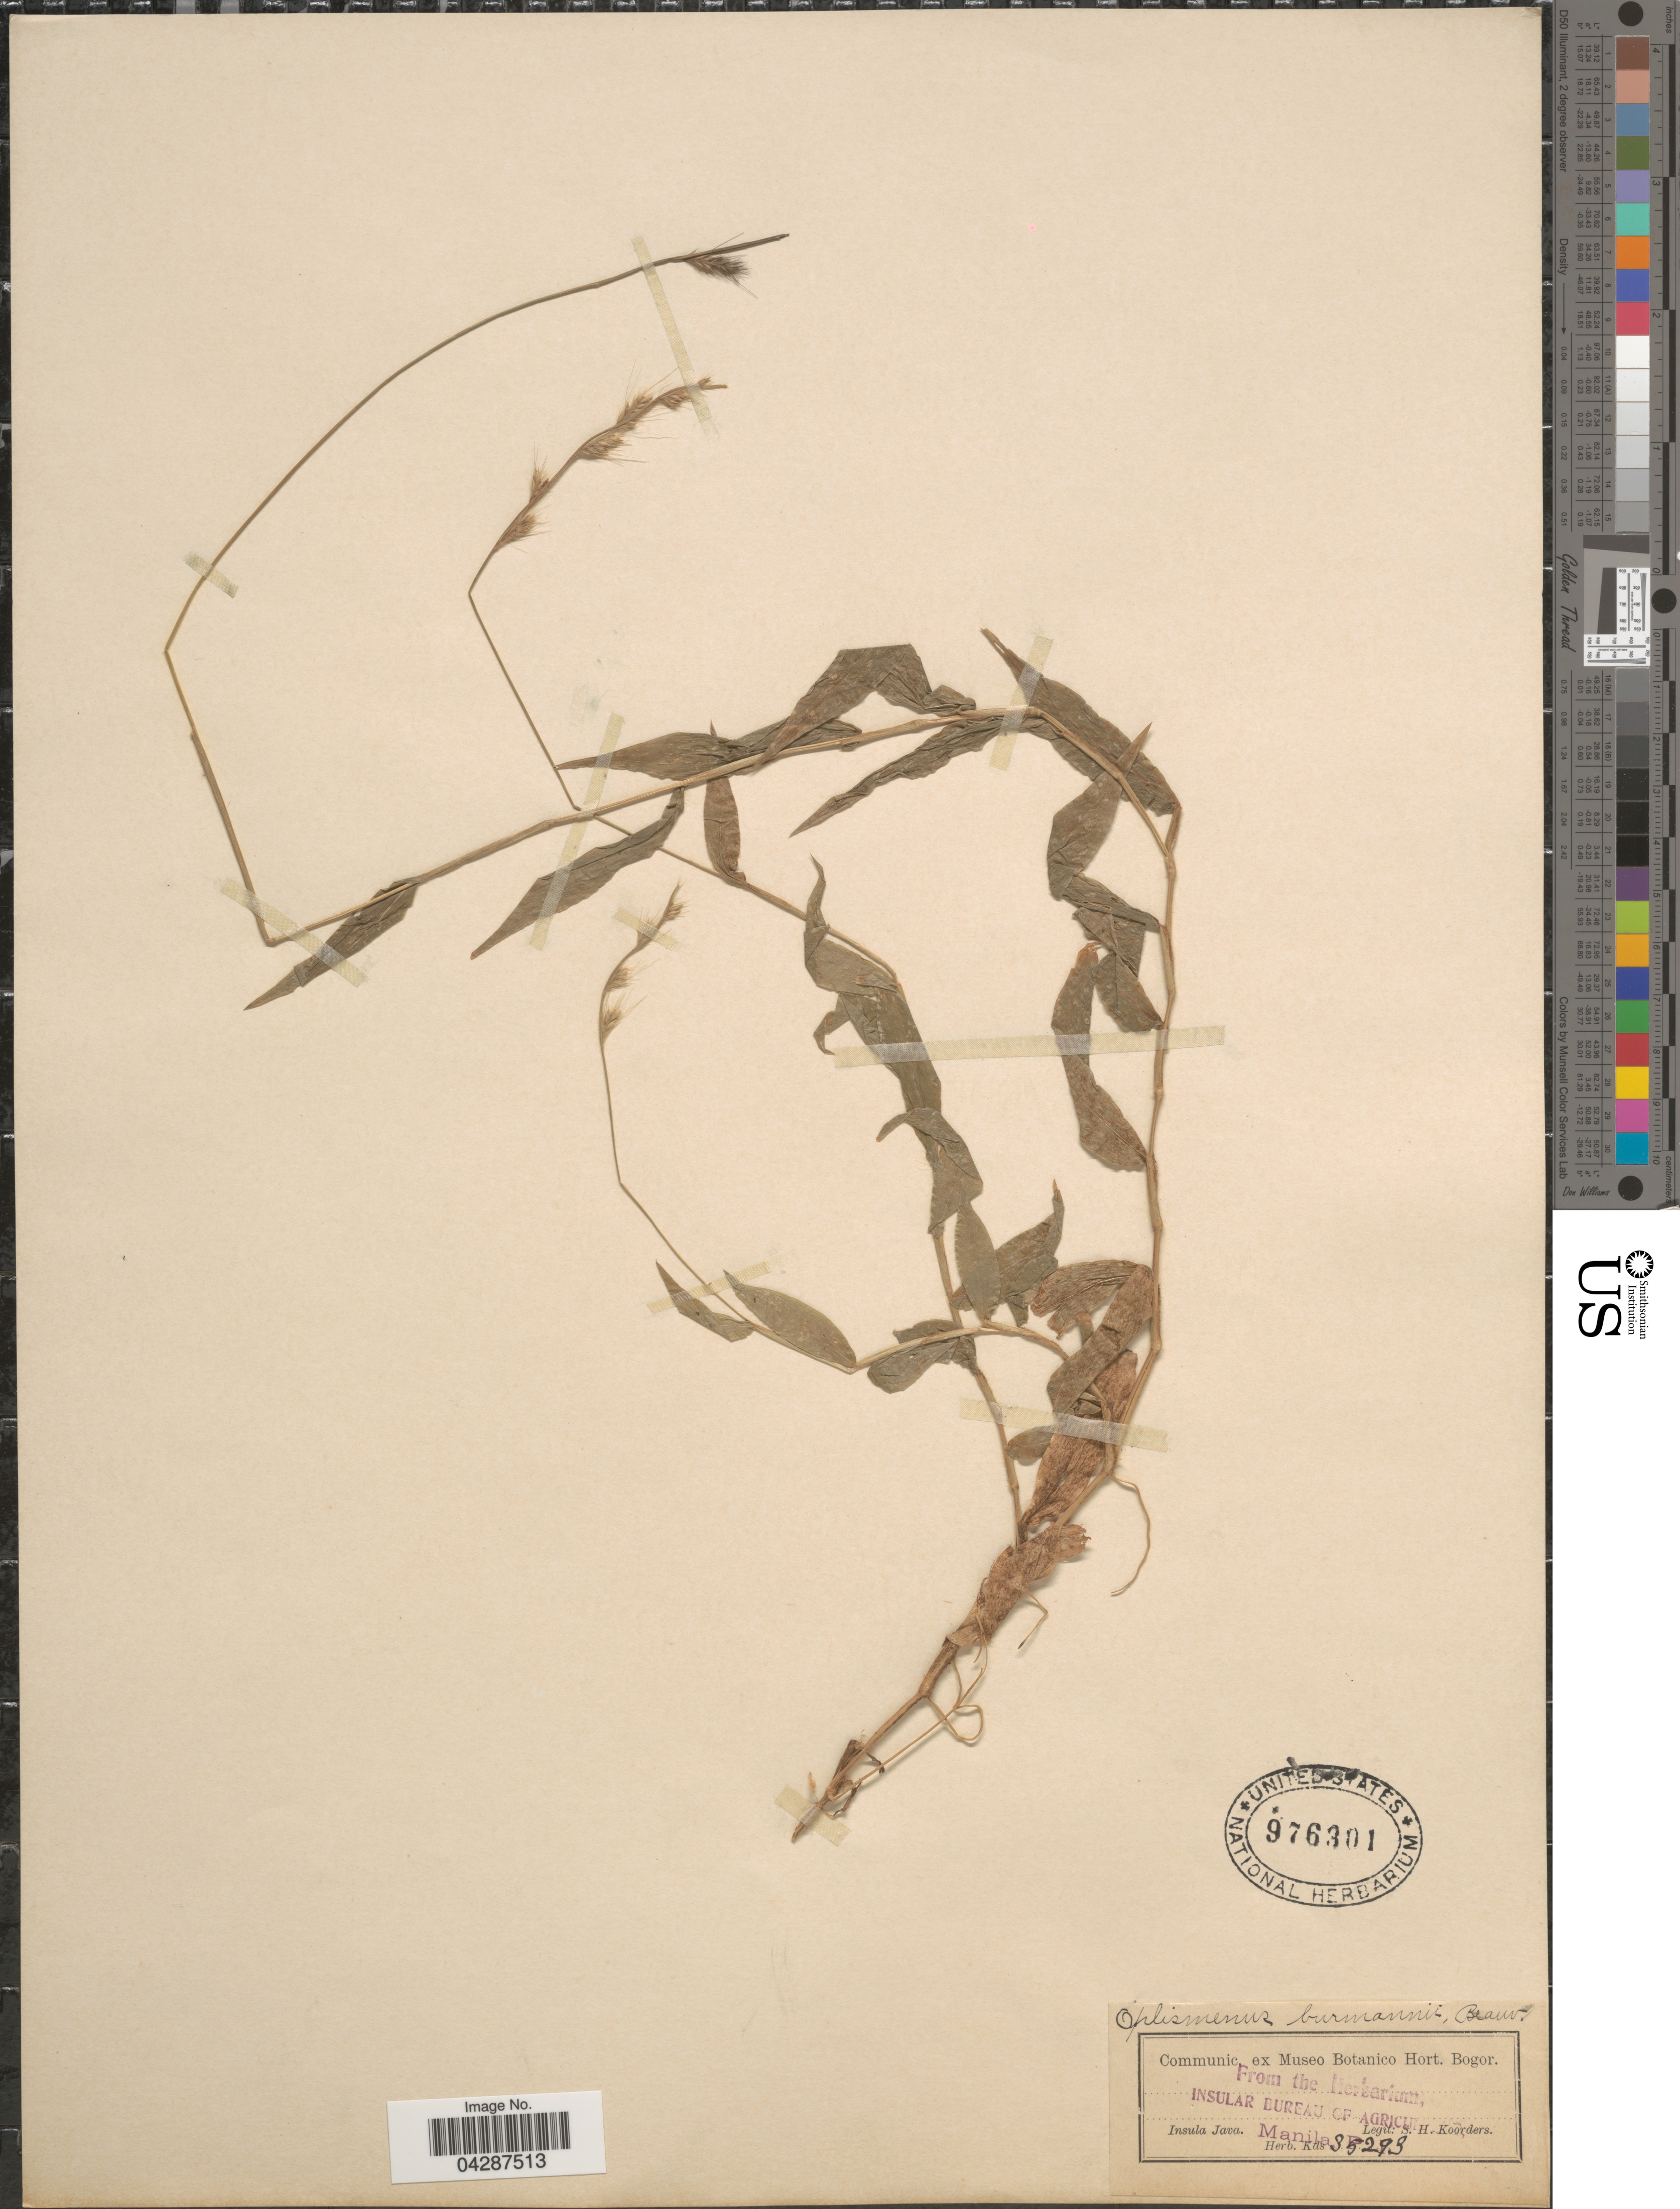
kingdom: Plantae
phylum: Tracheophyta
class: Liliopsida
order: Poales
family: Poaceae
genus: Oplismenus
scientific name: Oplismenus burmannii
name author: (Retz.) P. Beauv.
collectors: S. H. Koorders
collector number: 35293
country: Indonesia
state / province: Java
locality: Insula Java.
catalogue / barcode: US 976301